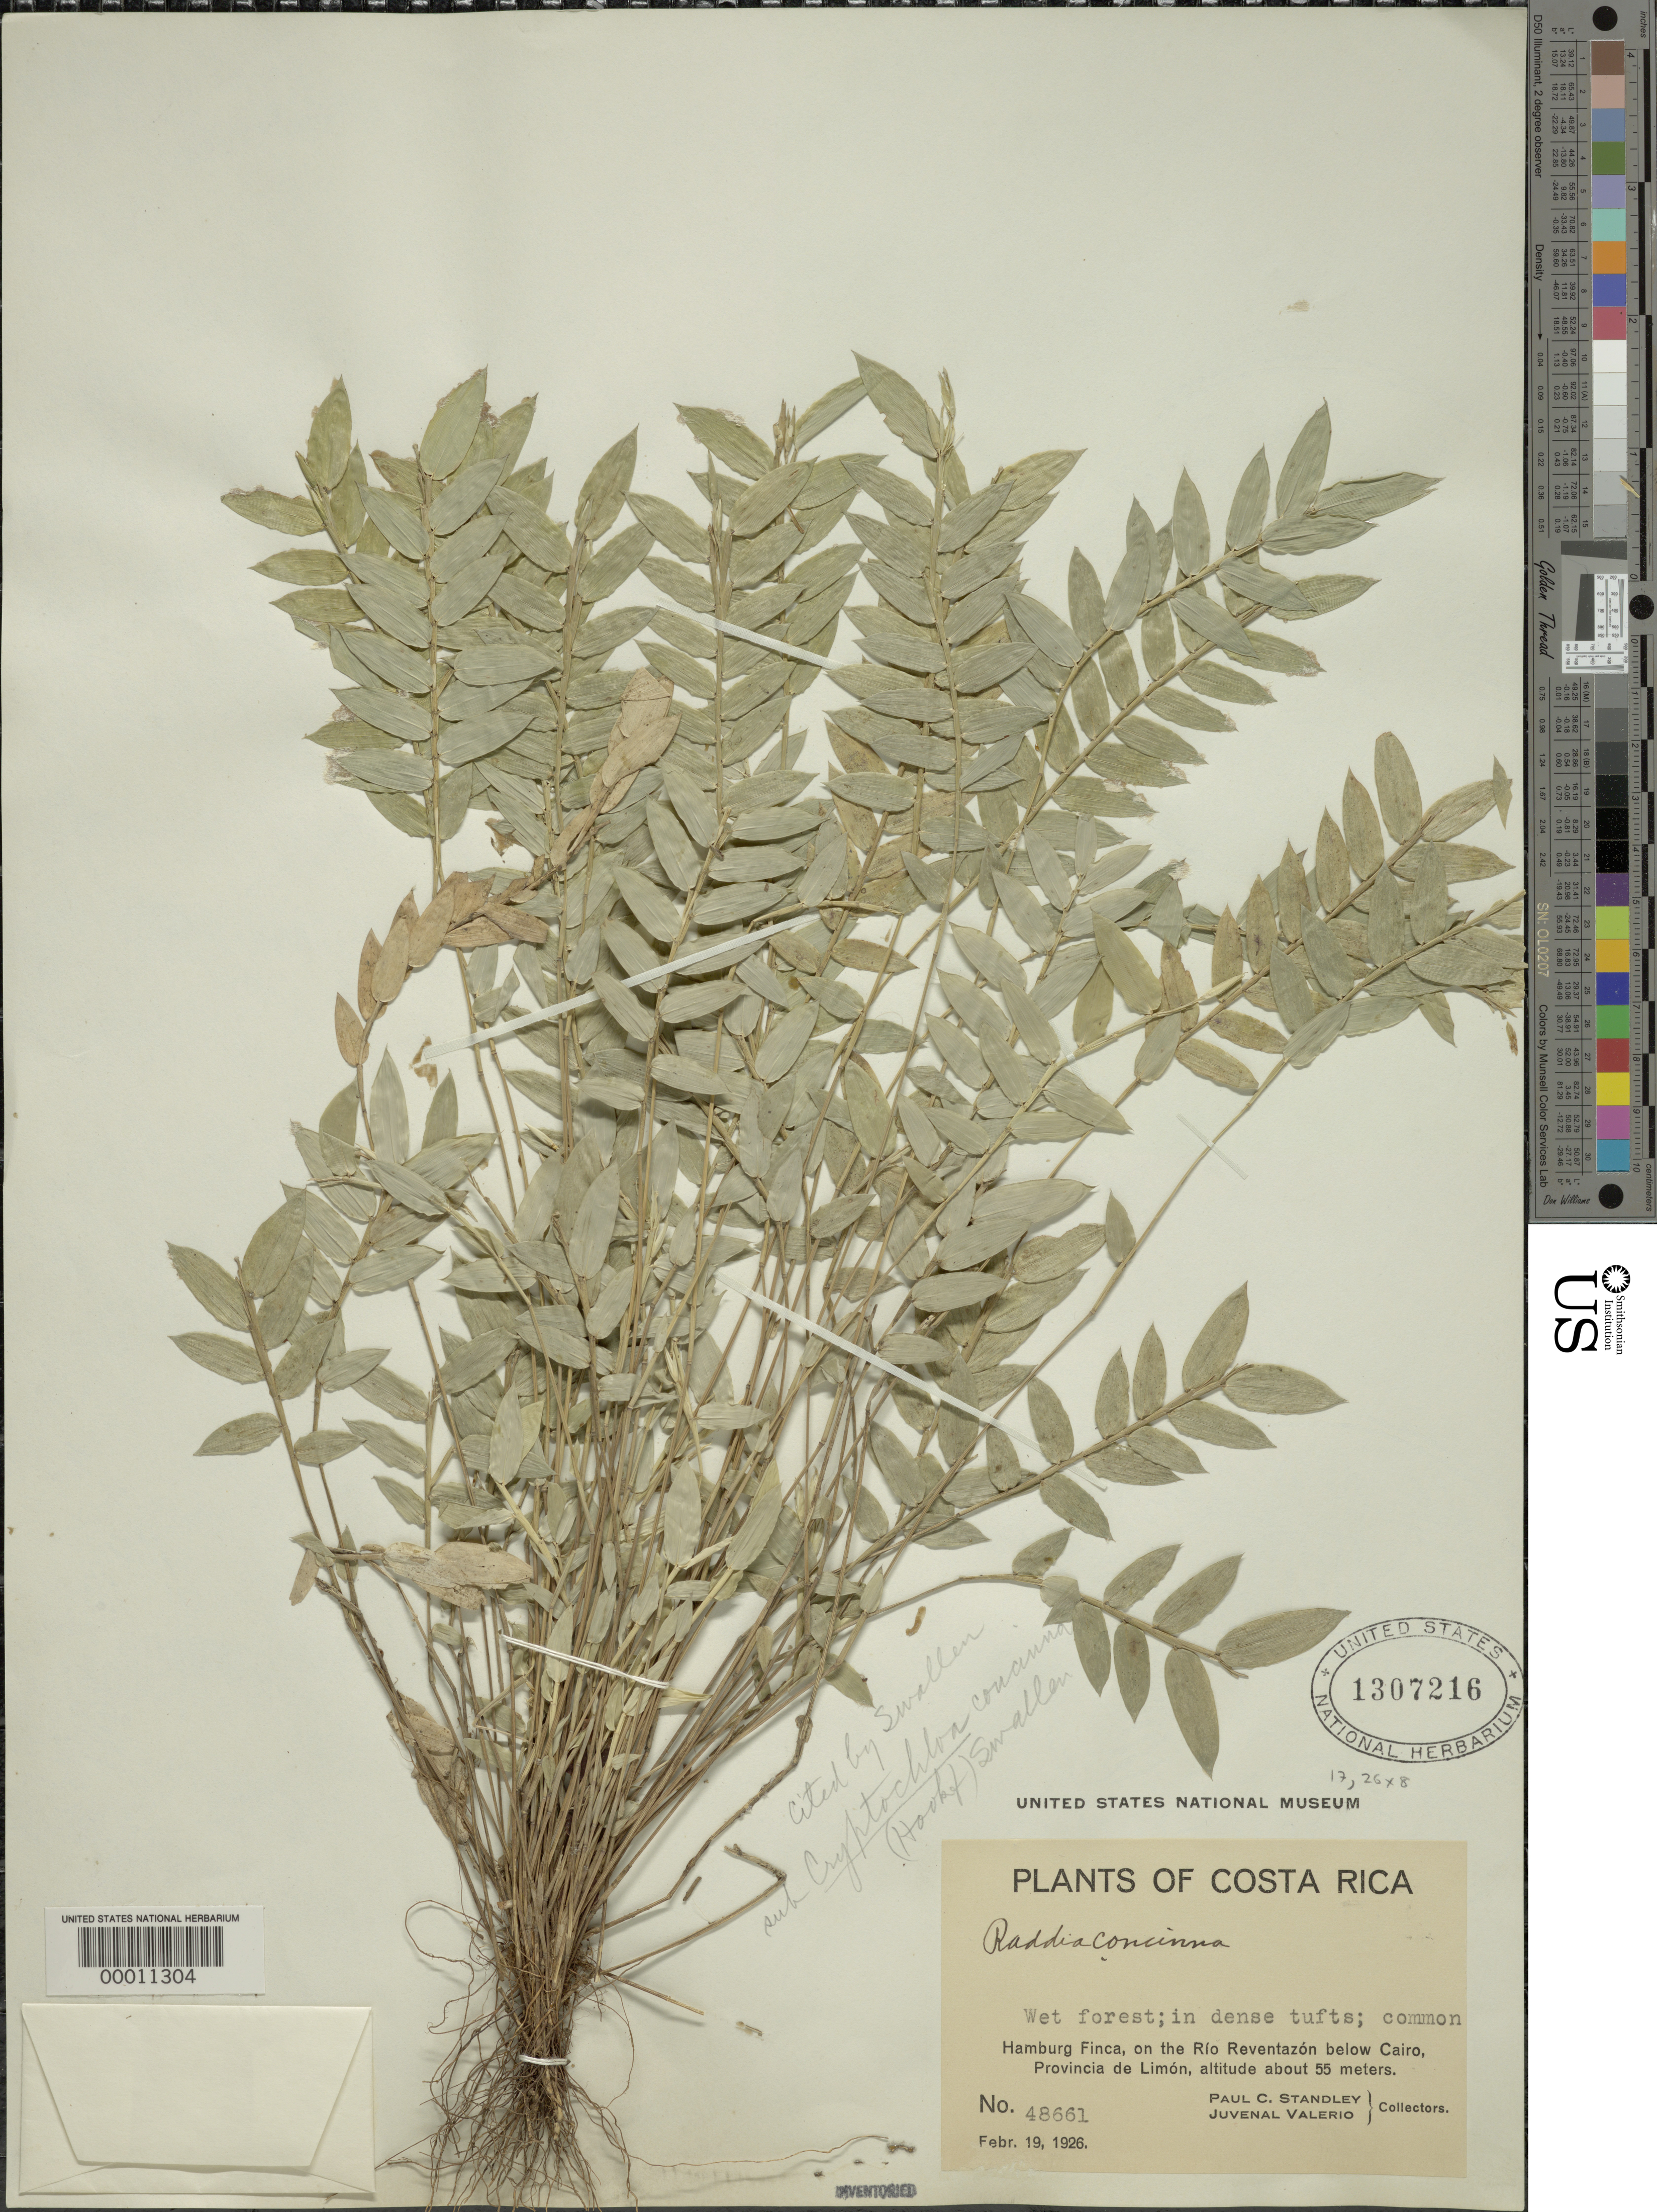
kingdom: Plantae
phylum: Tracheophyta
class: Liliopsida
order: Poales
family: Poaceae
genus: Cryptochloa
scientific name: Cryptochloa concinna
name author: (Hook. f.) Swallen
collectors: P. C. Standley & J. Valerio R.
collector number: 48661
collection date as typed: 19 Feb 1926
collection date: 1926-02-19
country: Costa Rica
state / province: Limón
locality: Hamburg finca, rio reventazon, cairo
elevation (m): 55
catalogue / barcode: US 1307216